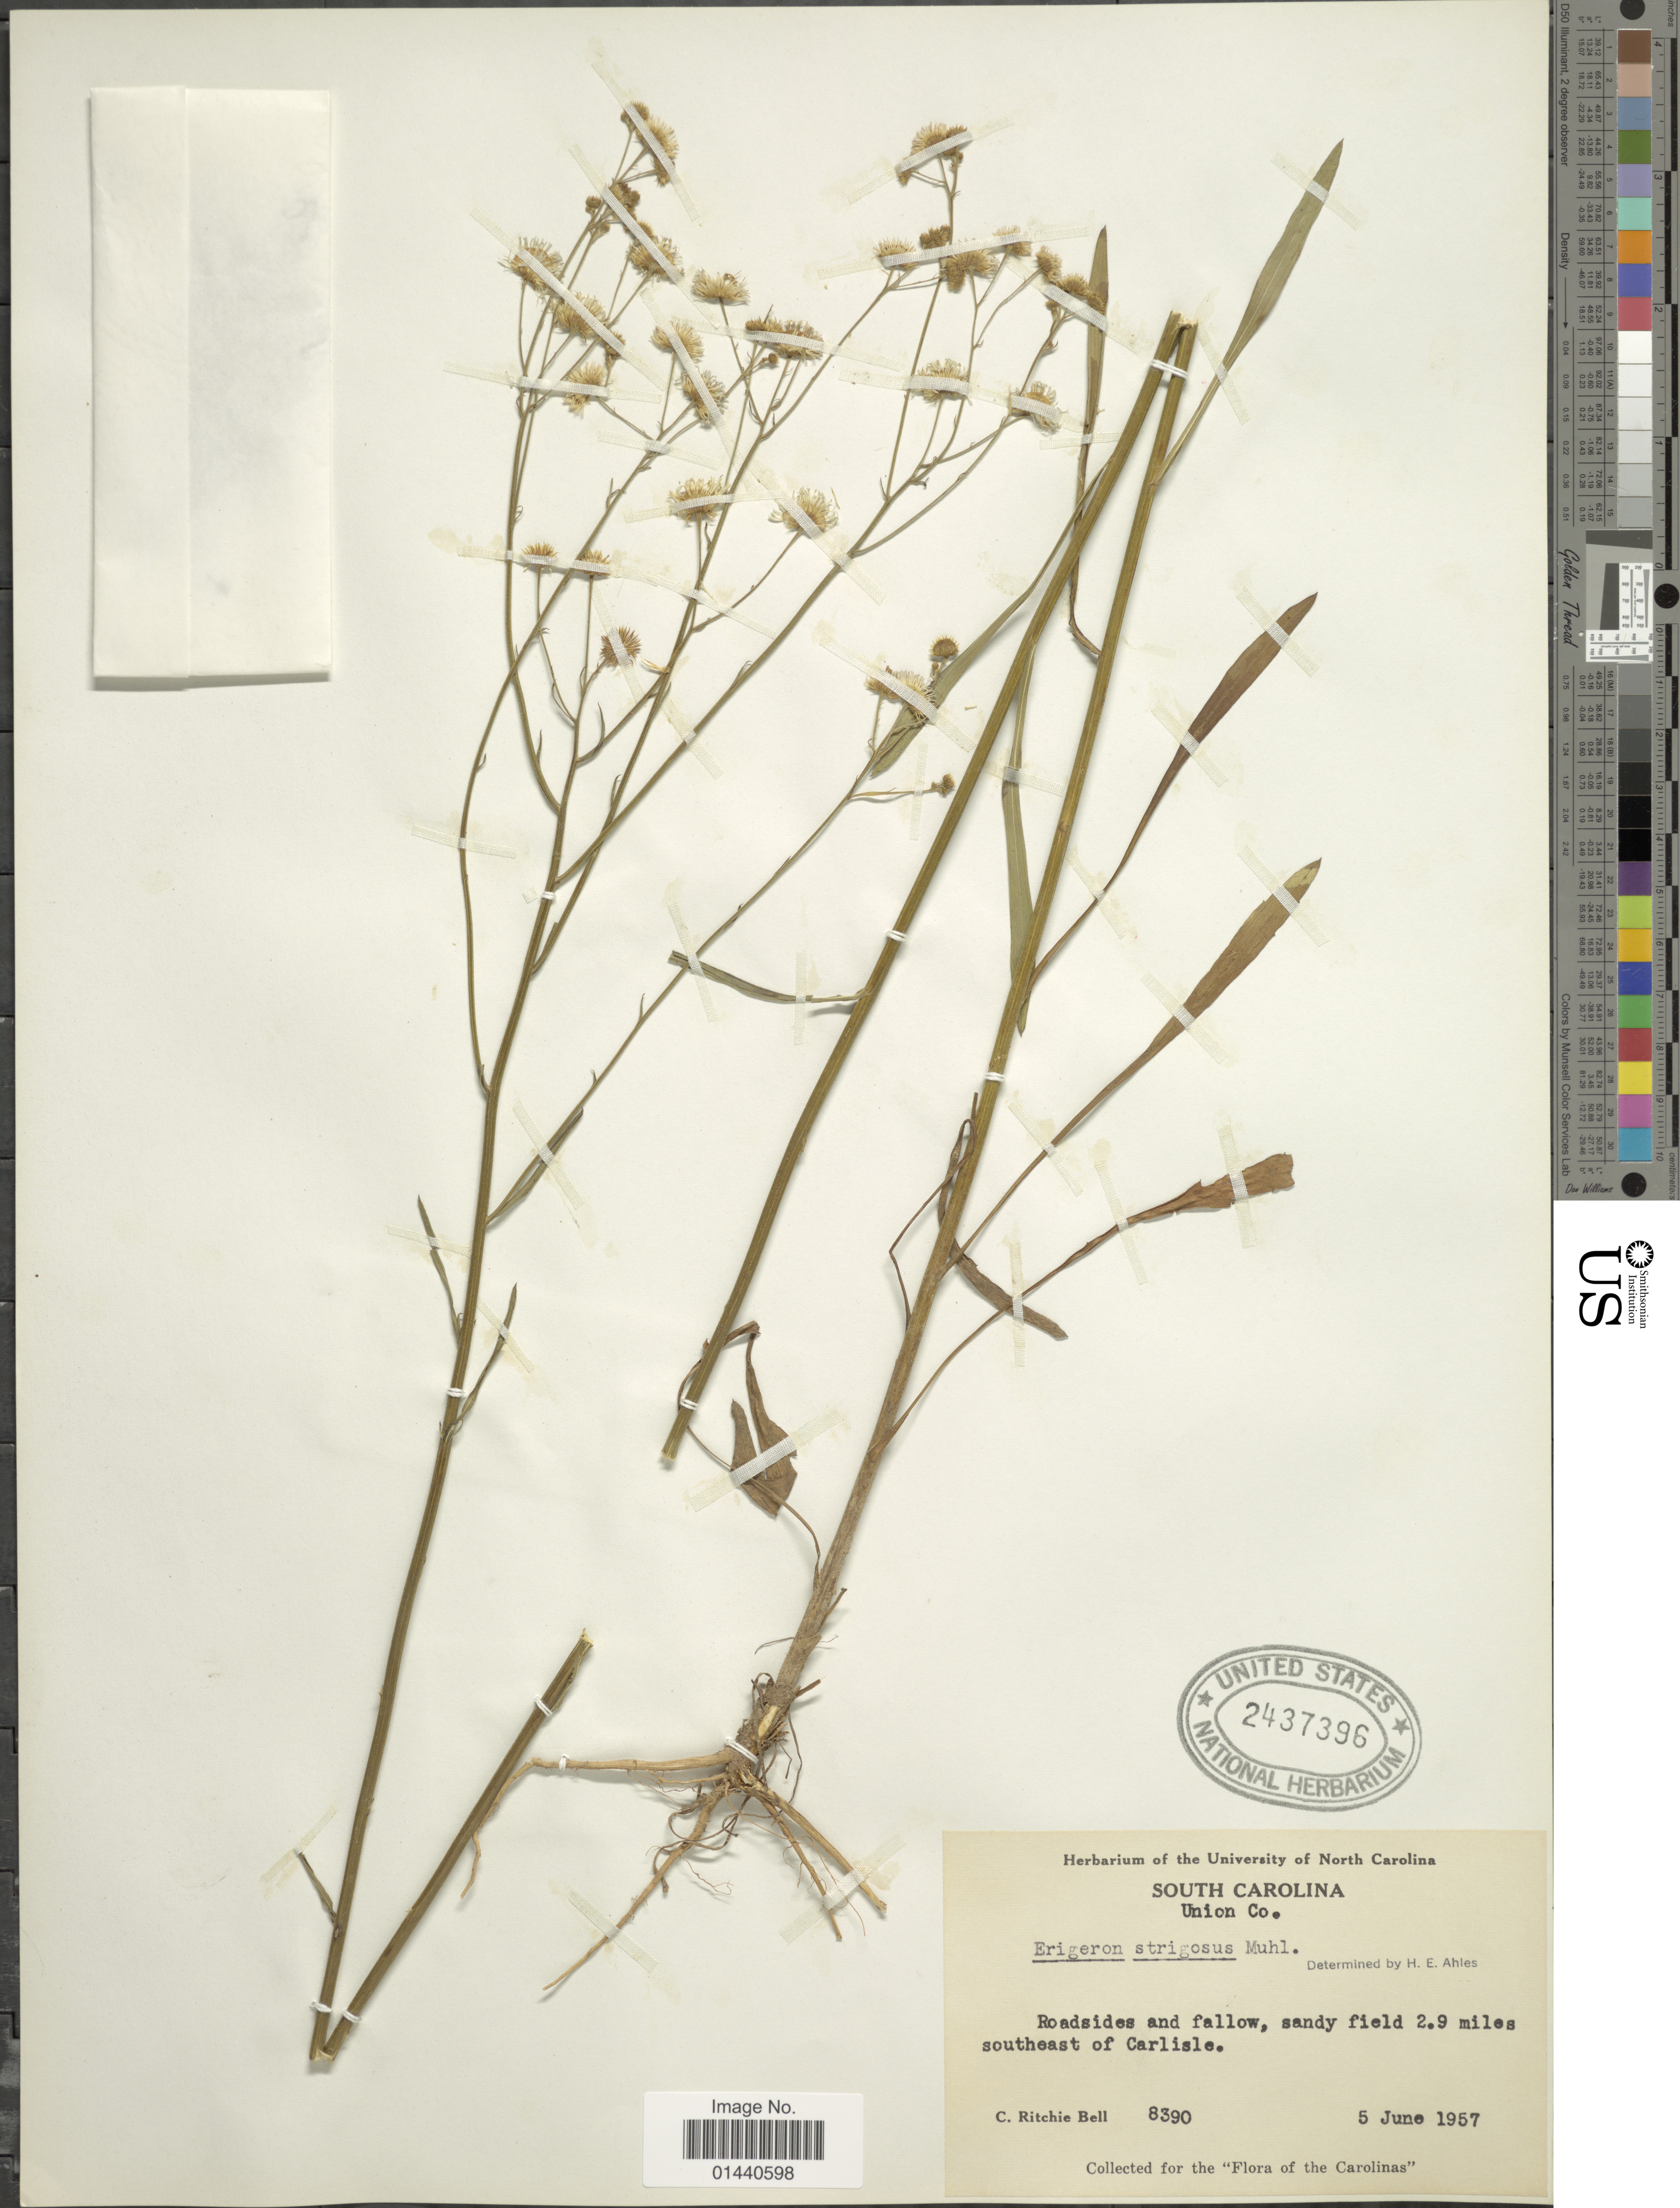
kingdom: Plantae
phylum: Tracheophyta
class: Magnoliopsida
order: Asterales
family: Asteraceae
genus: Erigeron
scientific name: Erigeron strigosus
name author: Muhl. ex Willd.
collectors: C. R. Bell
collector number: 8390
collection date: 1957-06-05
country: United States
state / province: South Carolina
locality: Union Co. Roadsides and fallow, sandy field 2.9 miles southeast of Carlisle. The Carolinas.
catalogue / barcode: US 2437396